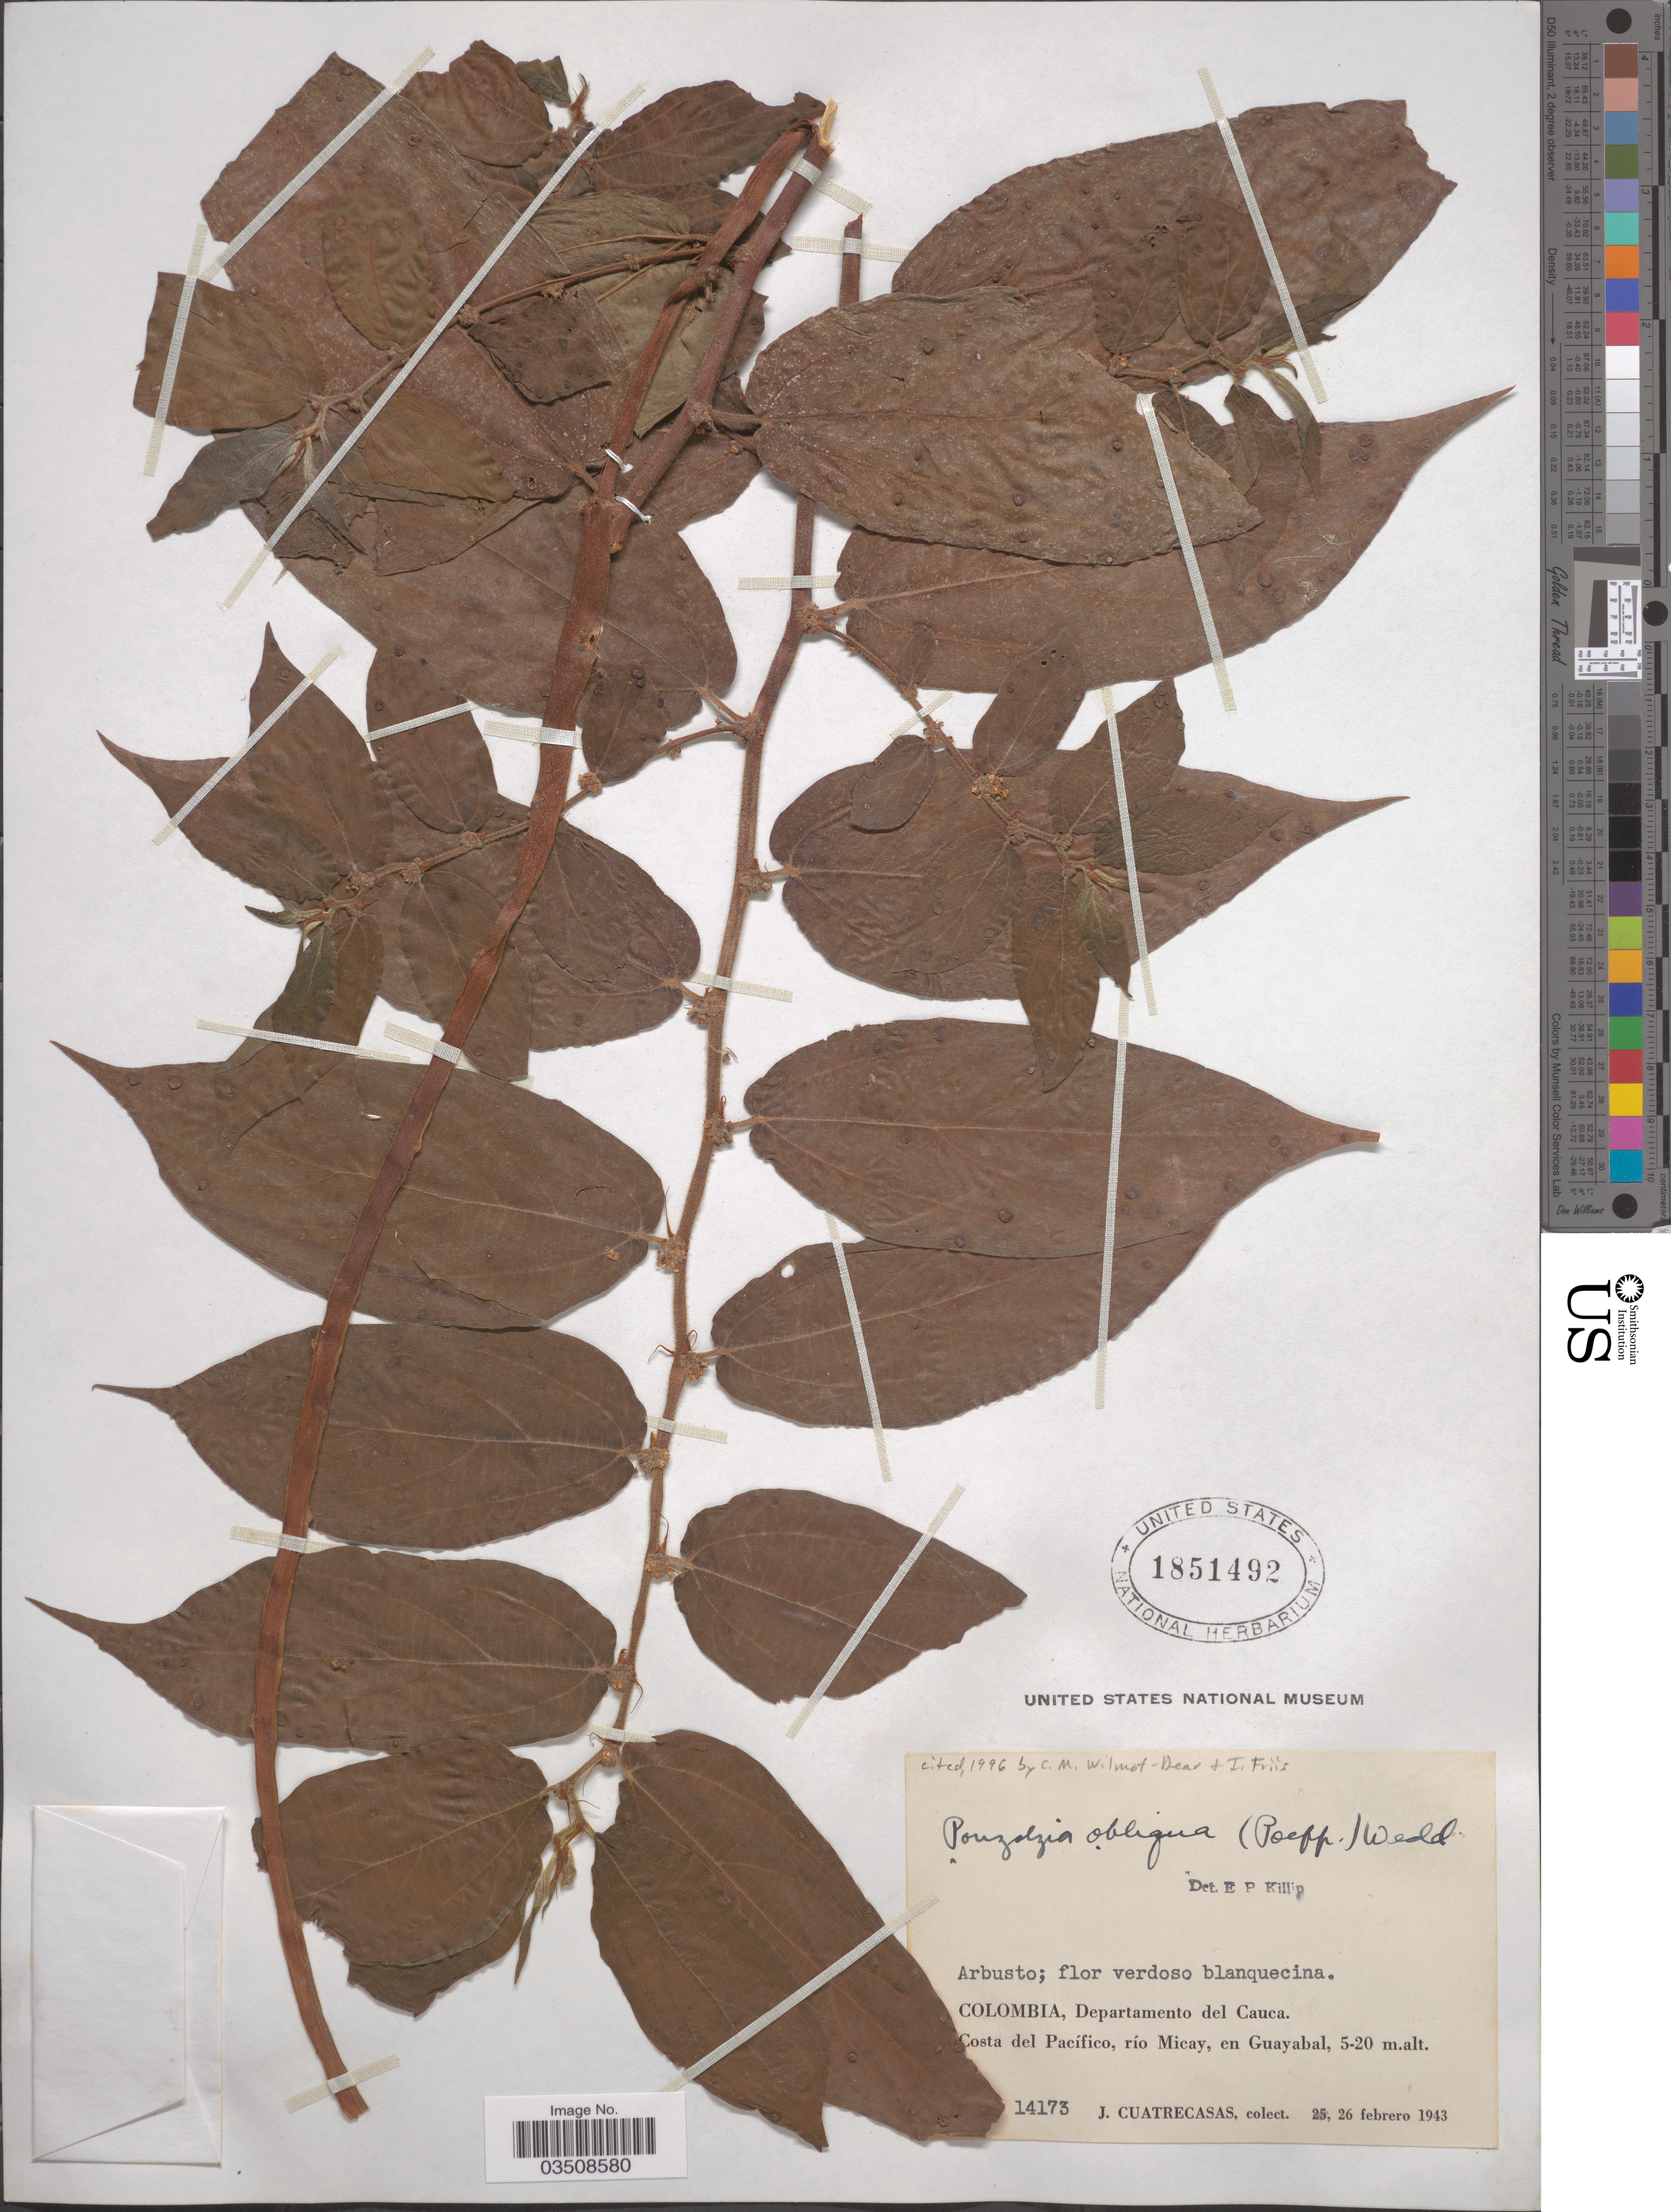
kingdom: Plantae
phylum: Tracheophyta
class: Magnoliopsida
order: Rosales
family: Urticaceae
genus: Pouzolzia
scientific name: Pouzolzia obliqua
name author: (Poepp.) Gaudich.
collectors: J. Cuatrecasas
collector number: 14173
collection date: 1943-02-25/1943-02-26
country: Colombia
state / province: Cauca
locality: Departamento del Cauca. Costa del Pacífico, río Micay, en Guayabal.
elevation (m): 5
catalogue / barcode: US 1851492